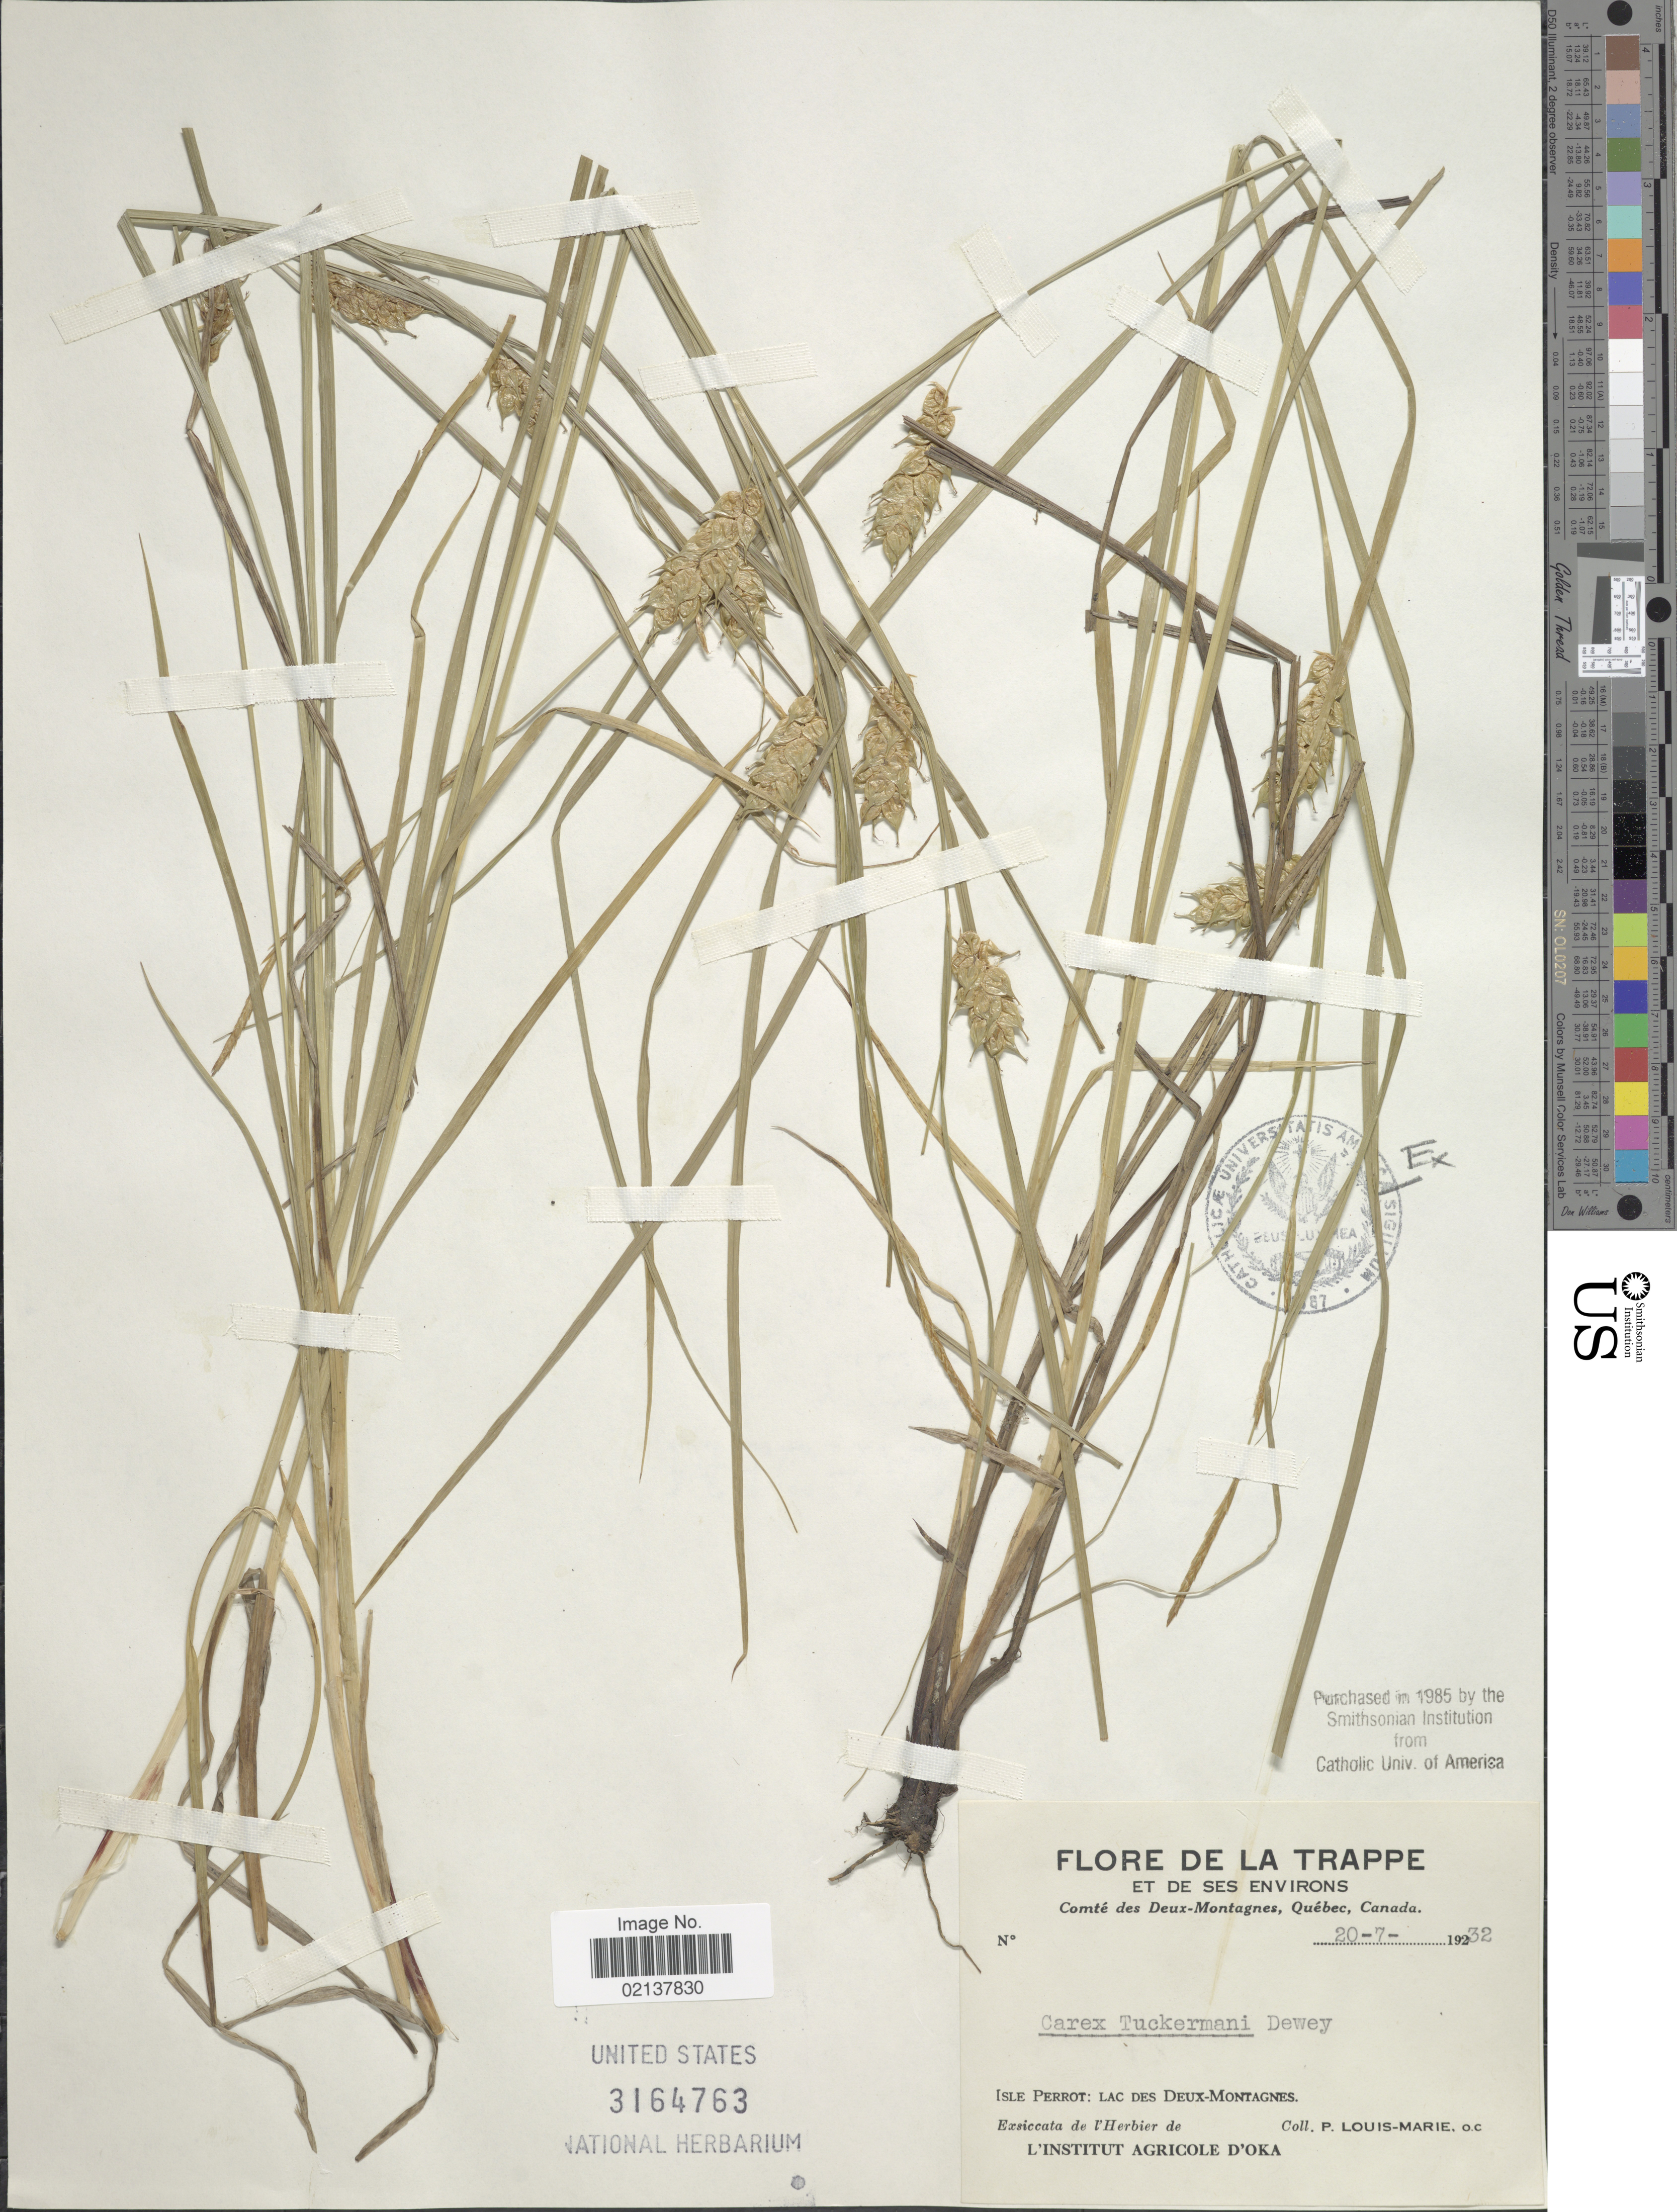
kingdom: Plantae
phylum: Tracheophyta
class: Liliopsida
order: Poales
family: Cyperaceae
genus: Carex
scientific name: Carex tuckermanii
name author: Boott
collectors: L.-M. LaLonde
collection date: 1932-07-20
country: Canada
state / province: Quebec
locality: De La Trappe et De Ses Environs, Comté des Deux-Montagnes, Isle Perrot: Lac Des Deux-Montagnes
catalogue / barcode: US 3164763